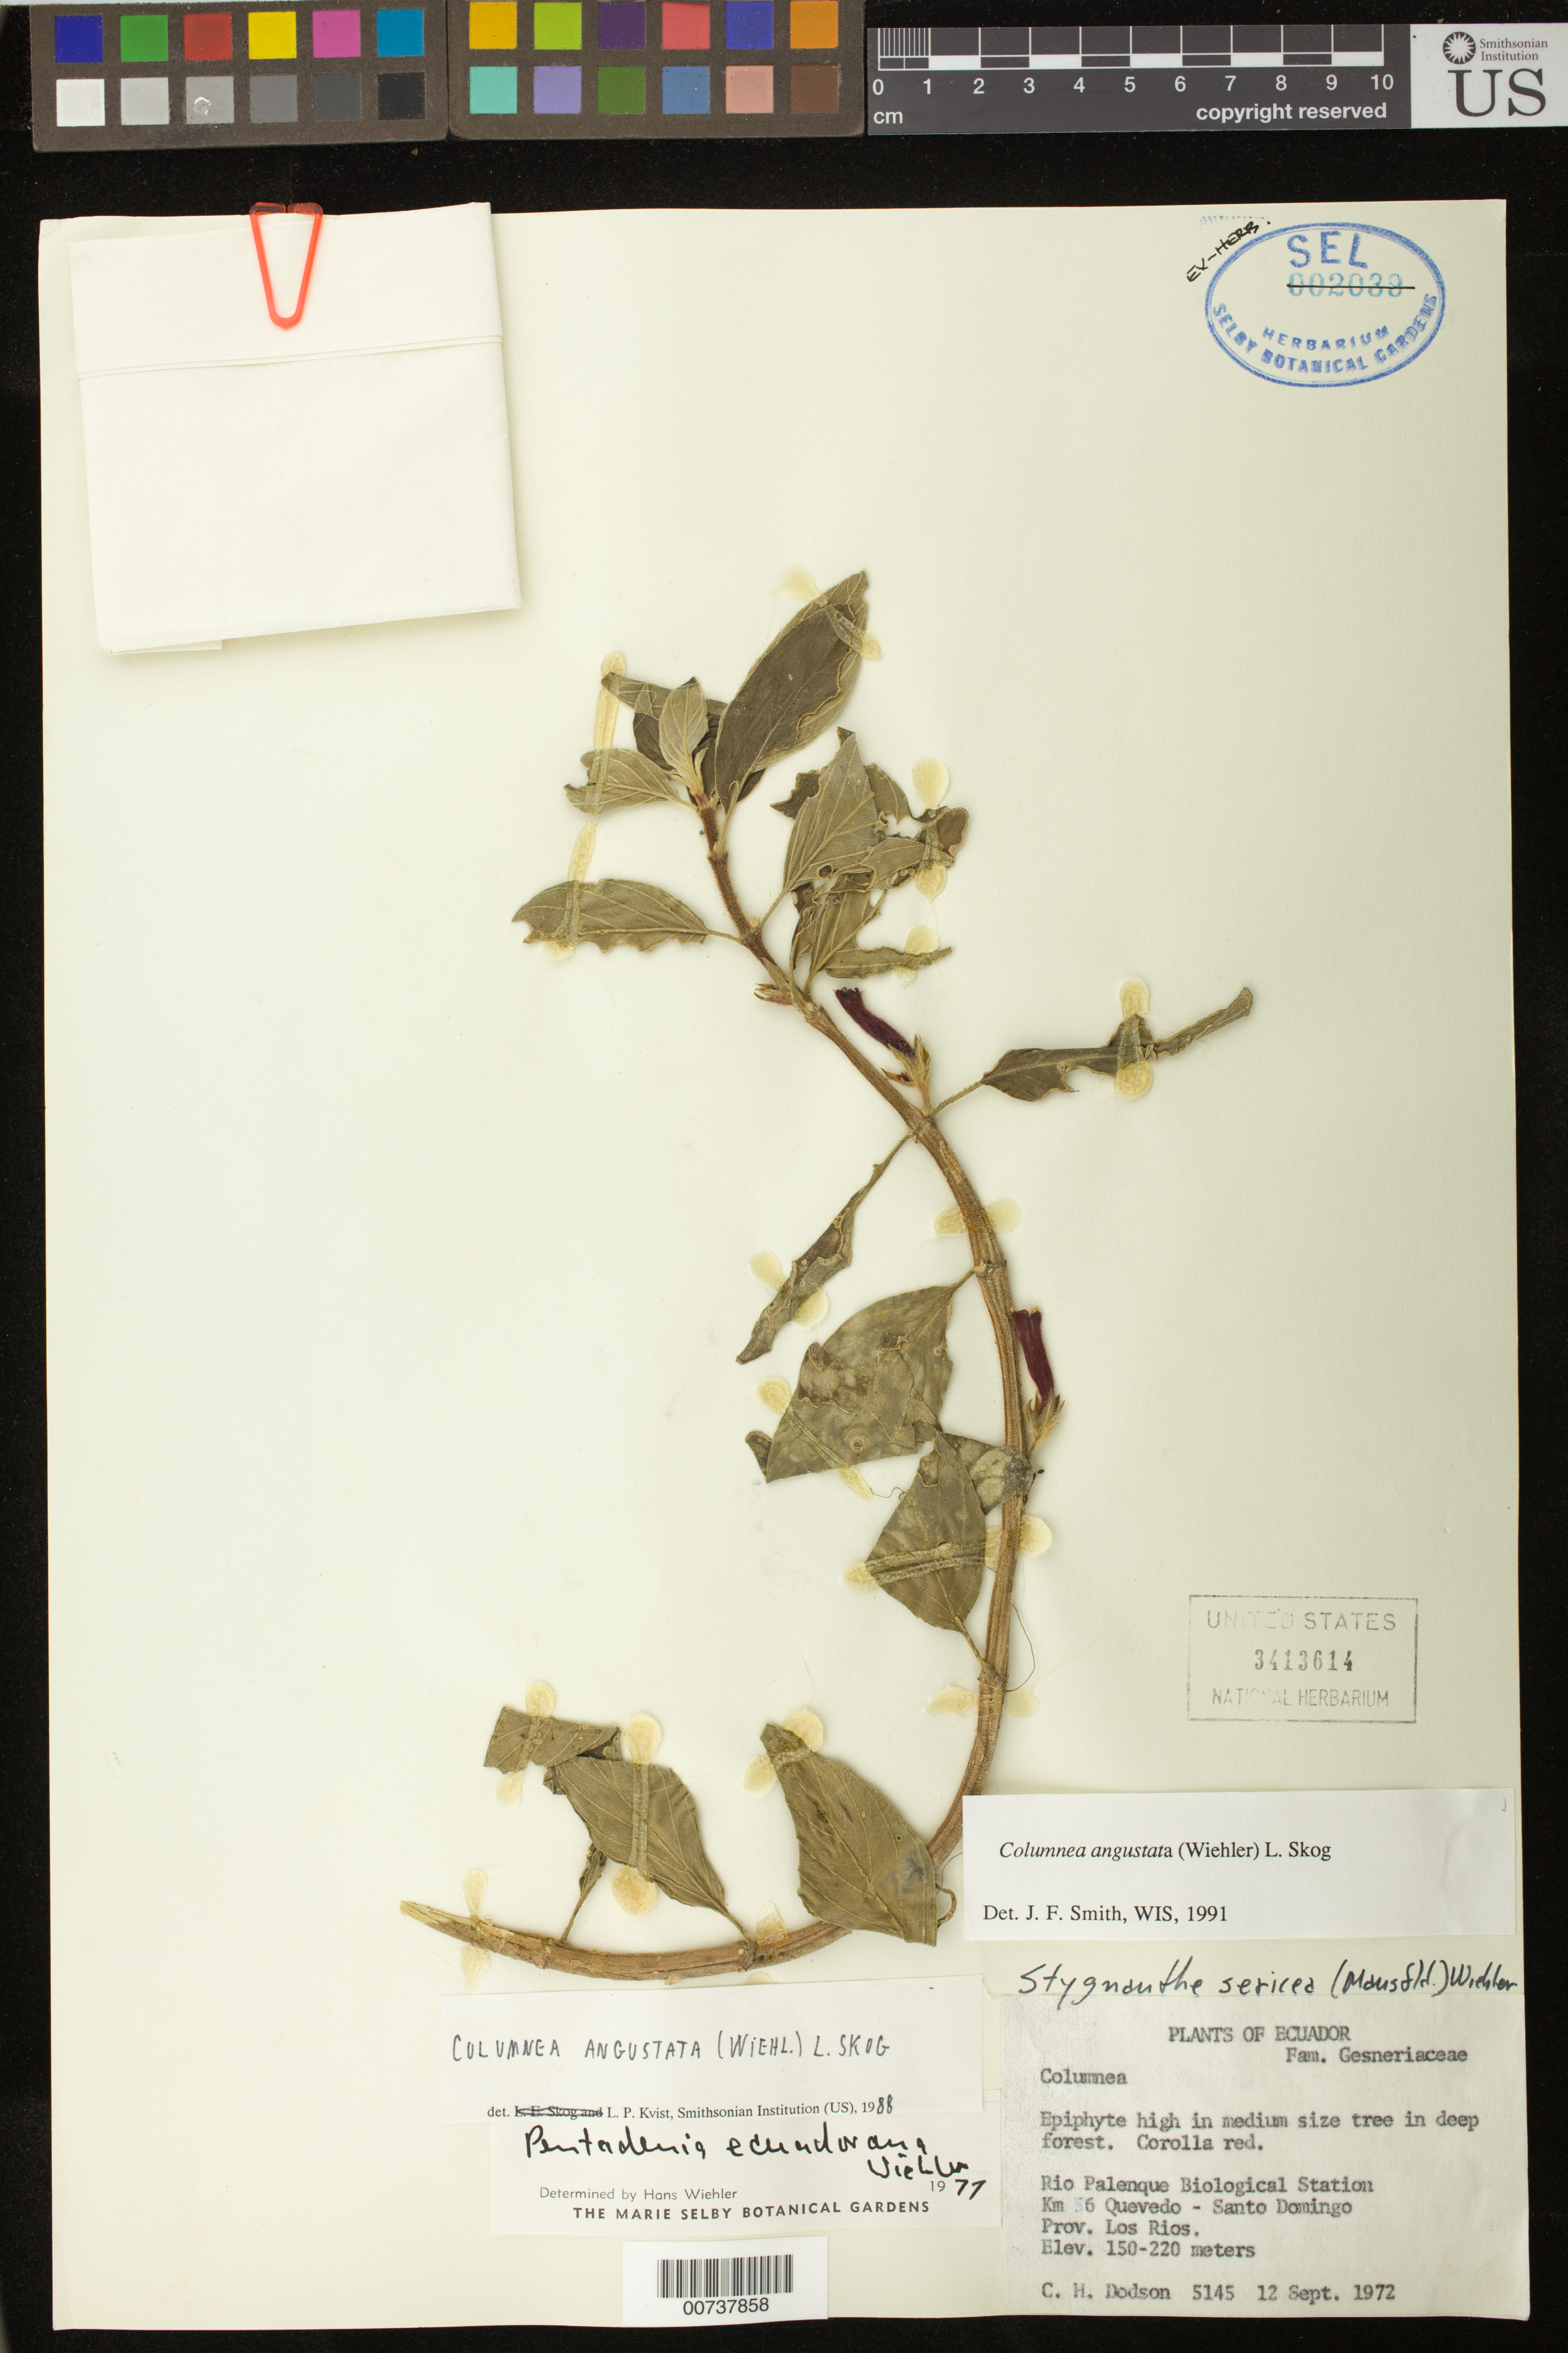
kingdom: Plantae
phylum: Tracheophyta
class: Magnoliopsida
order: Lamiales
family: Gesneriaceae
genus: Columnea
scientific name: Columnea angustata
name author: (Wiehler) L.E. Skog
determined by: Smith, J. F.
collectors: C. H. Dodson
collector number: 5145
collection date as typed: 12 Sep 1972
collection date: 1972-09-12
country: Ecuador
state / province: Los Ríos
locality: Rio Palenque Biological Station, Km 56, Quevedo - St. Domingo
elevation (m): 150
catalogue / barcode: US 3413614